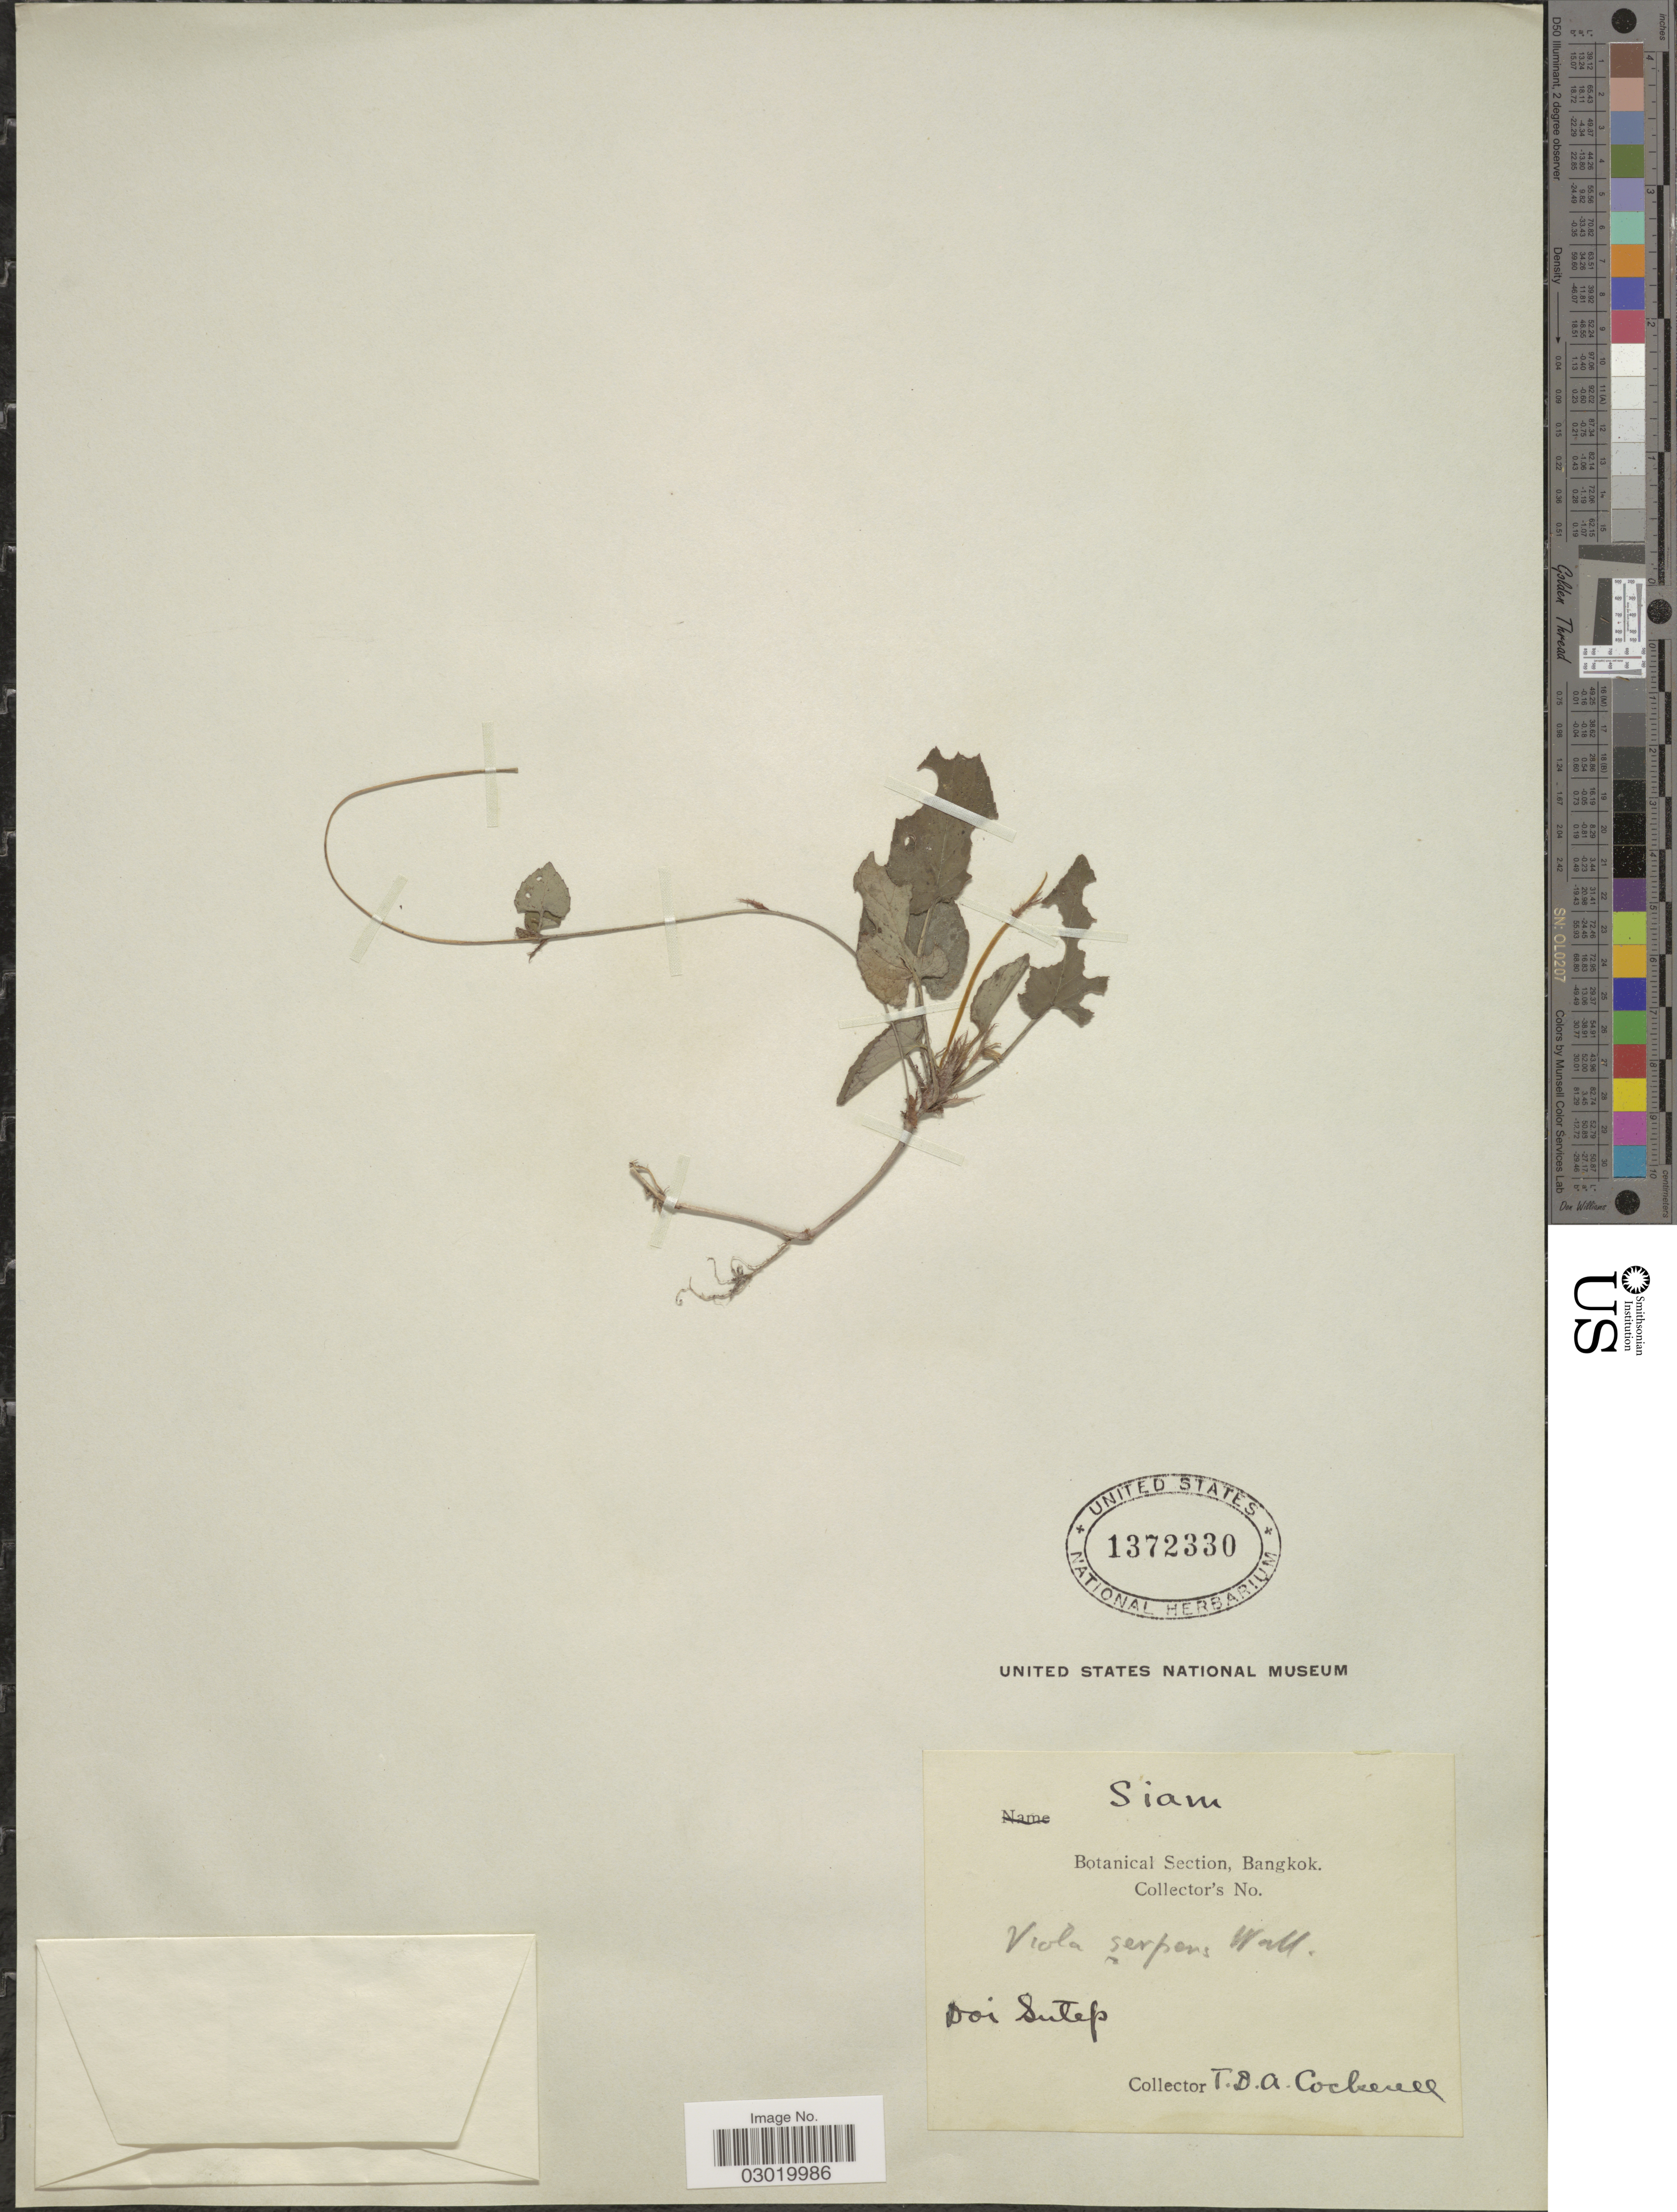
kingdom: Plantae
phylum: Tracheophyta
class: Magnoliopsida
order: Malpighiales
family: Violaceae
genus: Viola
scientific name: Viola pilosa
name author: Blume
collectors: T. Cockerell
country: Thailand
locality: Siam. Doi Sutep.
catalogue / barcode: US 1372330